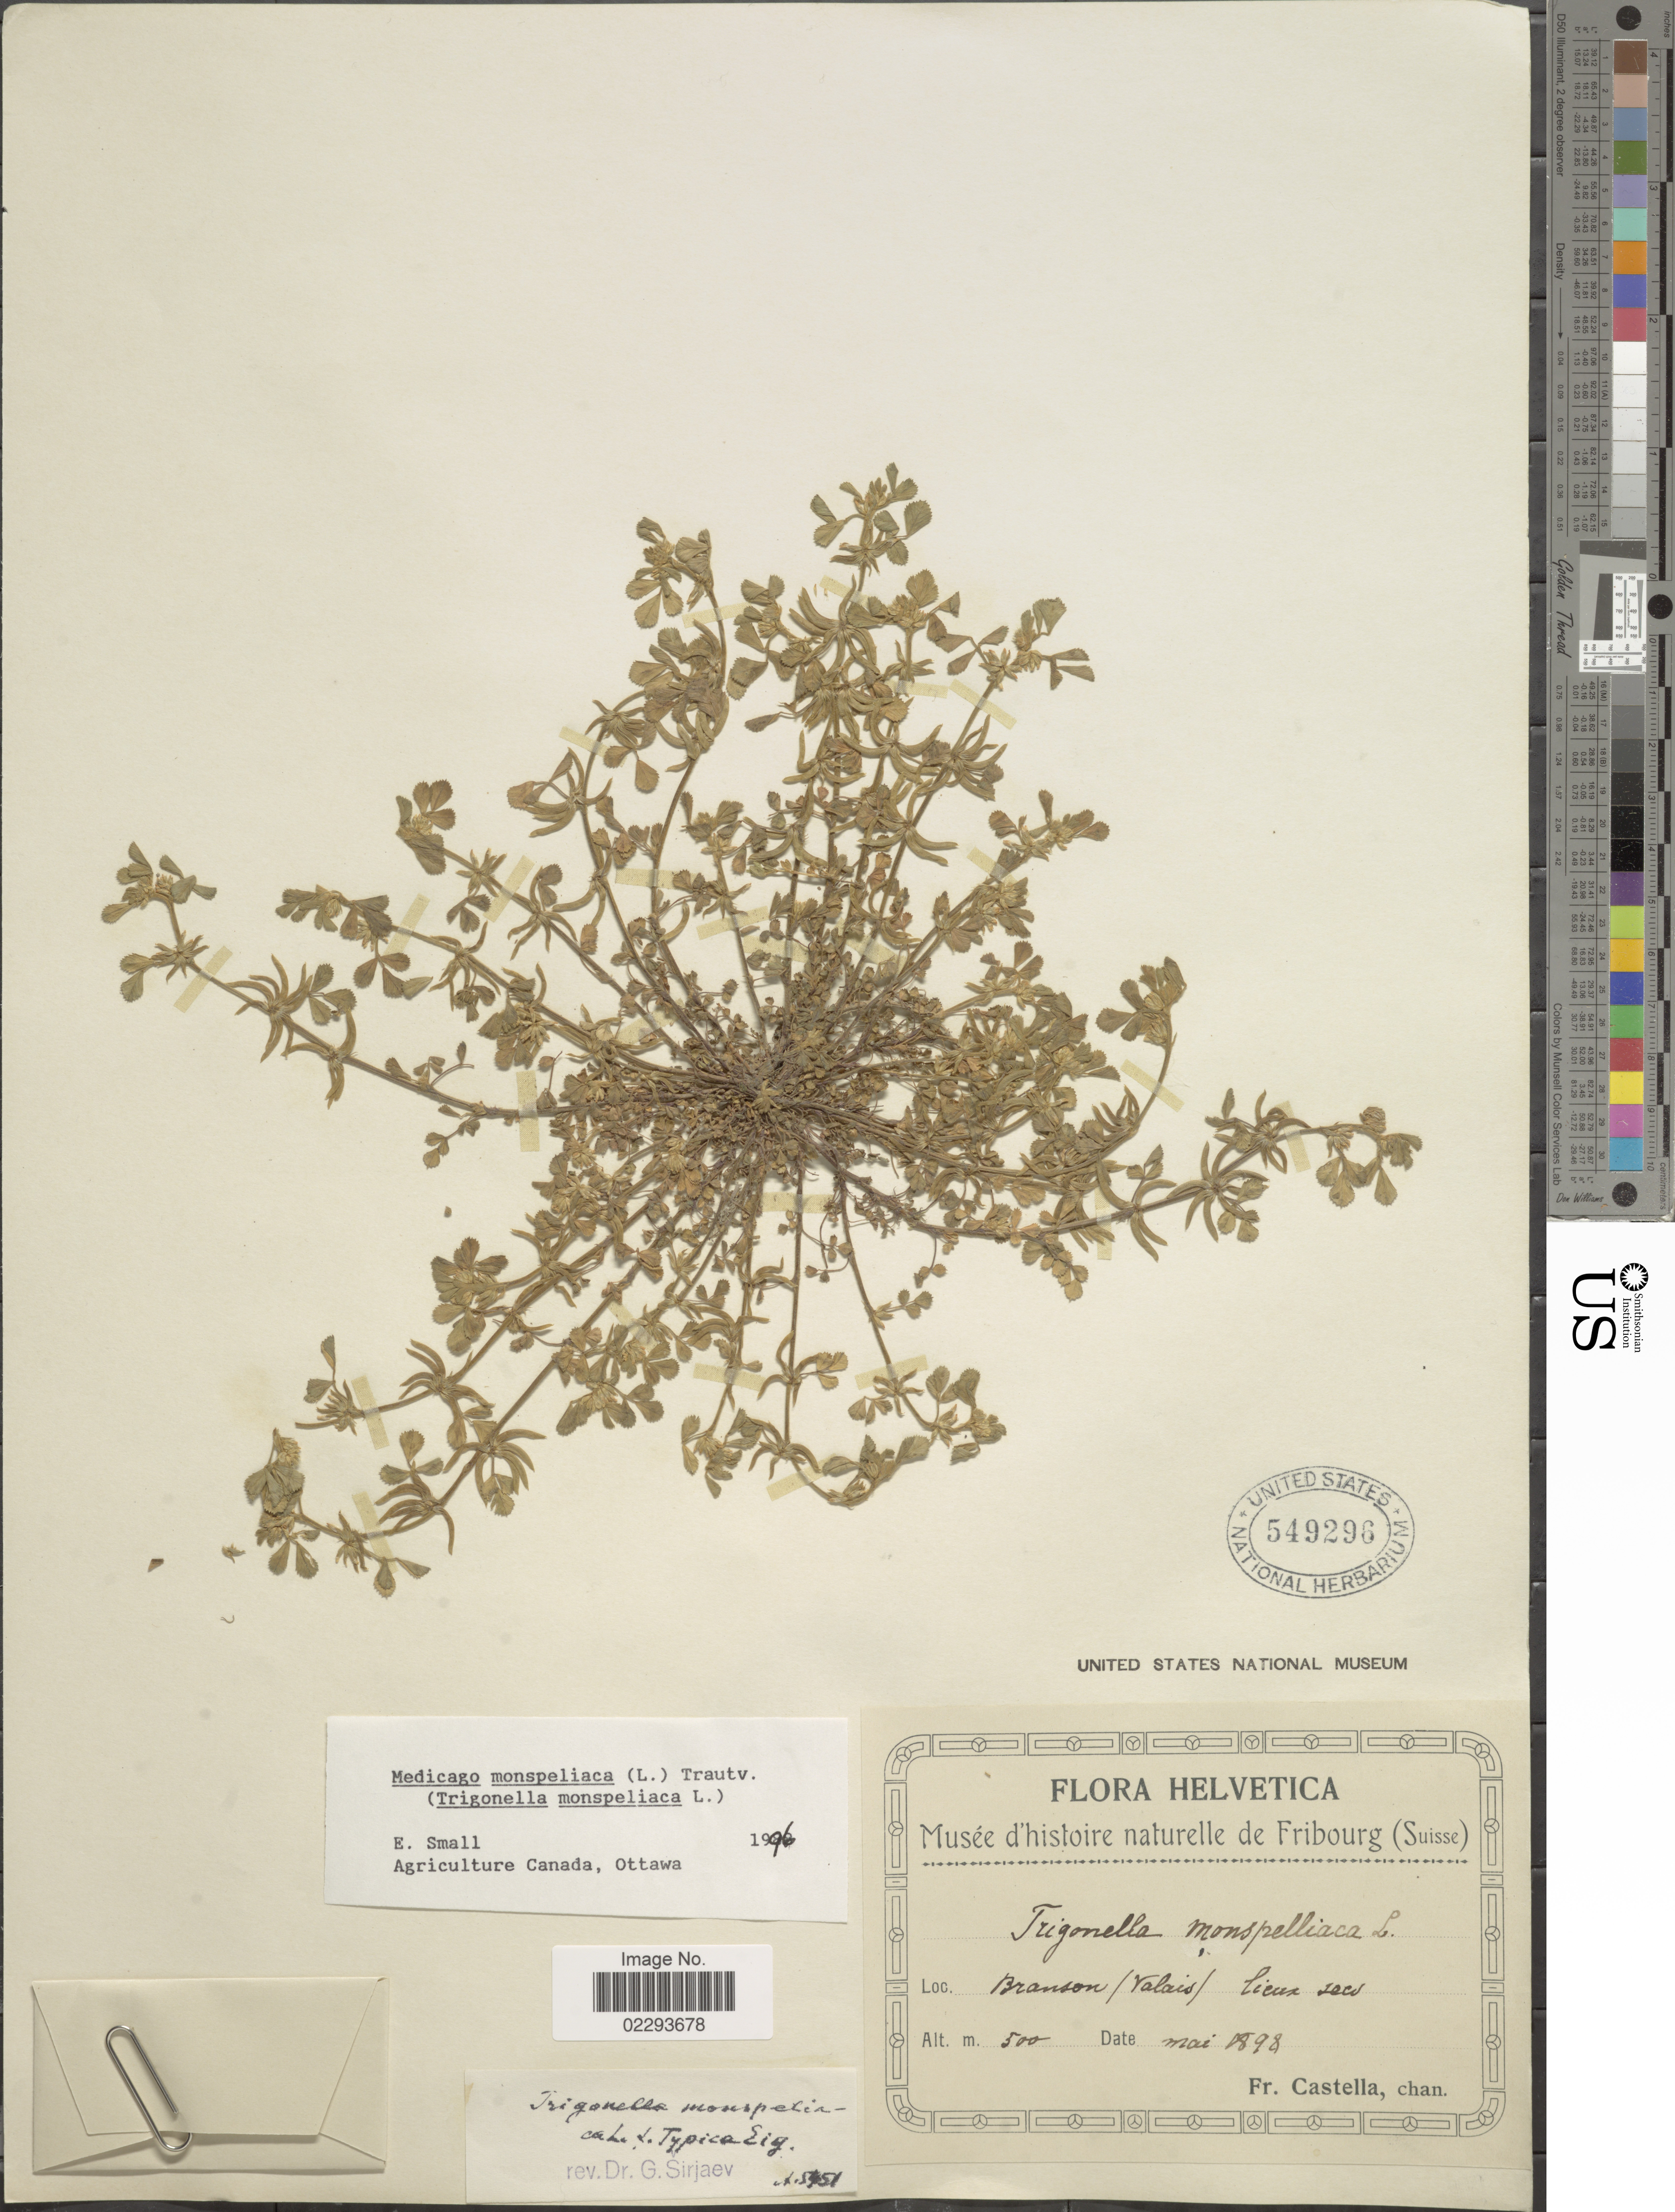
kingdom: Plantae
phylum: Tracheophyta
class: Magnoliopsida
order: Fabales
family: Fabaceae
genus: Medicago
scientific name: Medicago monspeliaca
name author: (L.) Trautv.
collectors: Fr. Castella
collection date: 1893-05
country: Switzerland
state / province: Valais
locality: Helvetica. Branson ( Valais) lieux seco.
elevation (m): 500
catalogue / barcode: US 549296